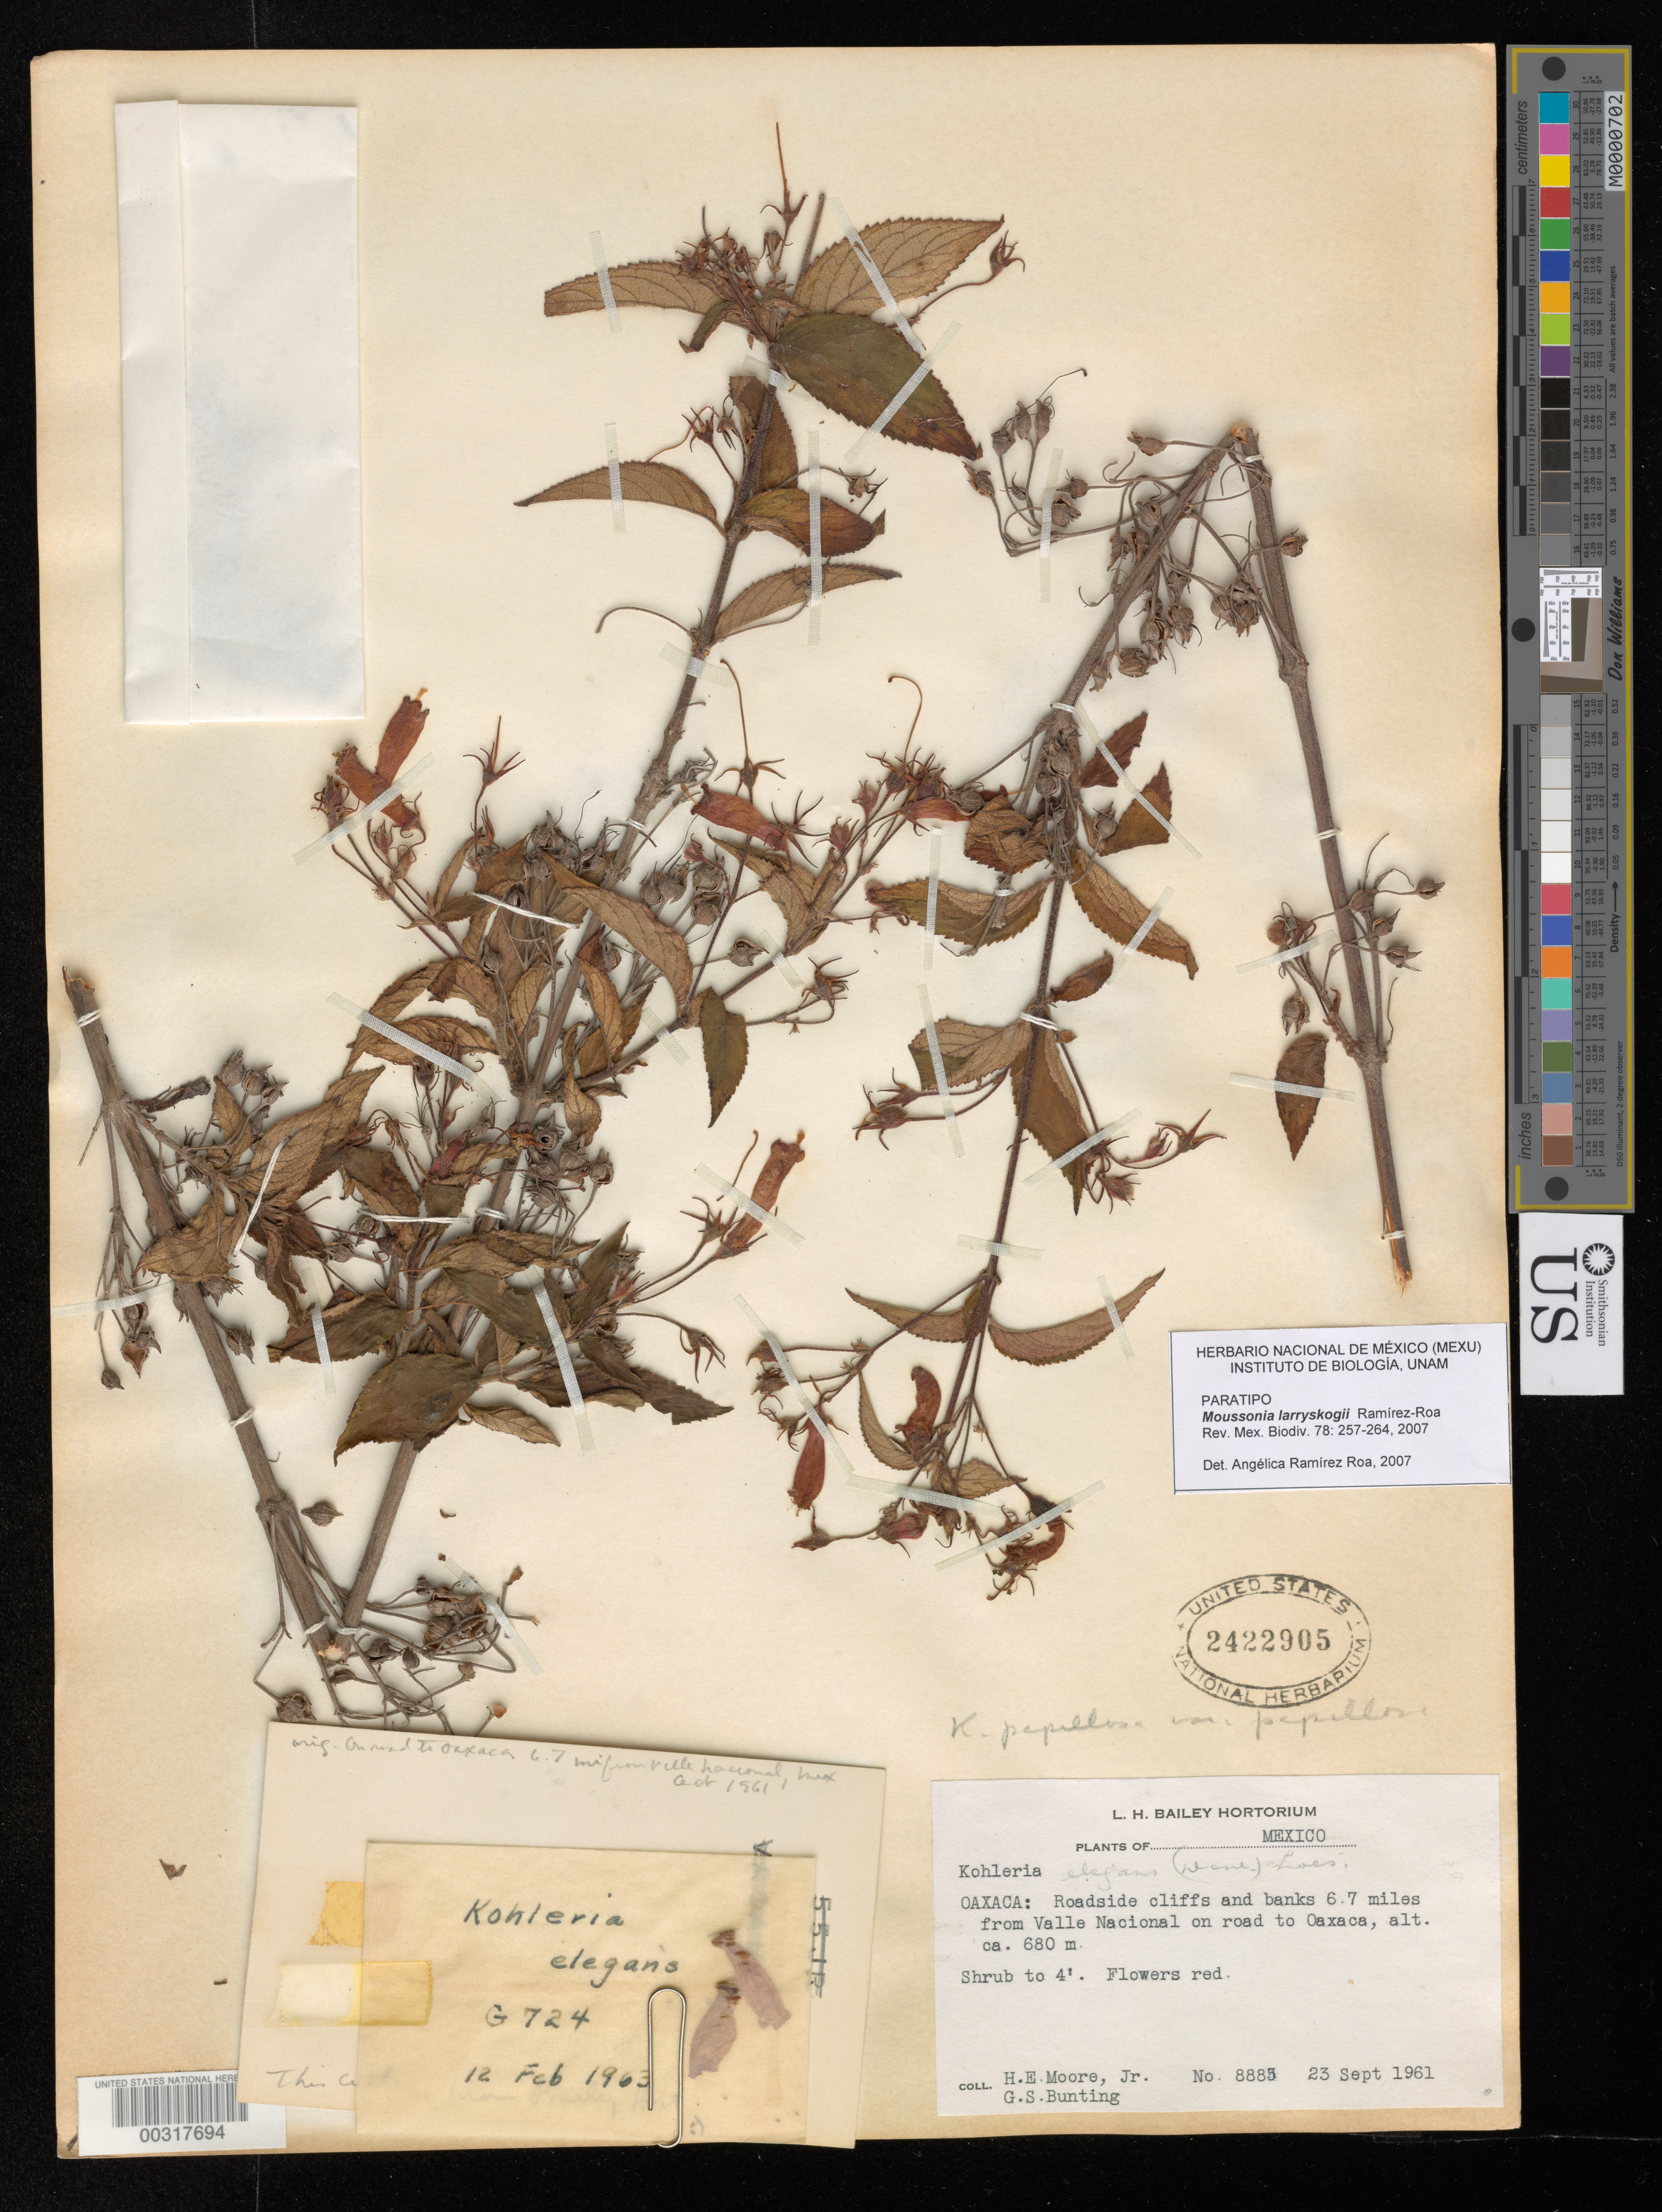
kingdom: Plantae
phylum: Tracheophyta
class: Magnoliopsida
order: Lamiales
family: Gesneriaceae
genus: Moussonia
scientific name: Moussonia larryskogii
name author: Ram.-Roa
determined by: Ramírez-Roa, A.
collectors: H. E. Moore & G. S. Bunting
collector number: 8885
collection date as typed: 23 Sep 1961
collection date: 1961-09-23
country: Mexico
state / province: Oaxaca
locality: Roadside cliffs and banks 6.7 mi from Valle Nacional on road to Oaxaca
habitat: Roadside cliffs and banks.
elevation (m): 680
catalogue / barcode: US 2422905